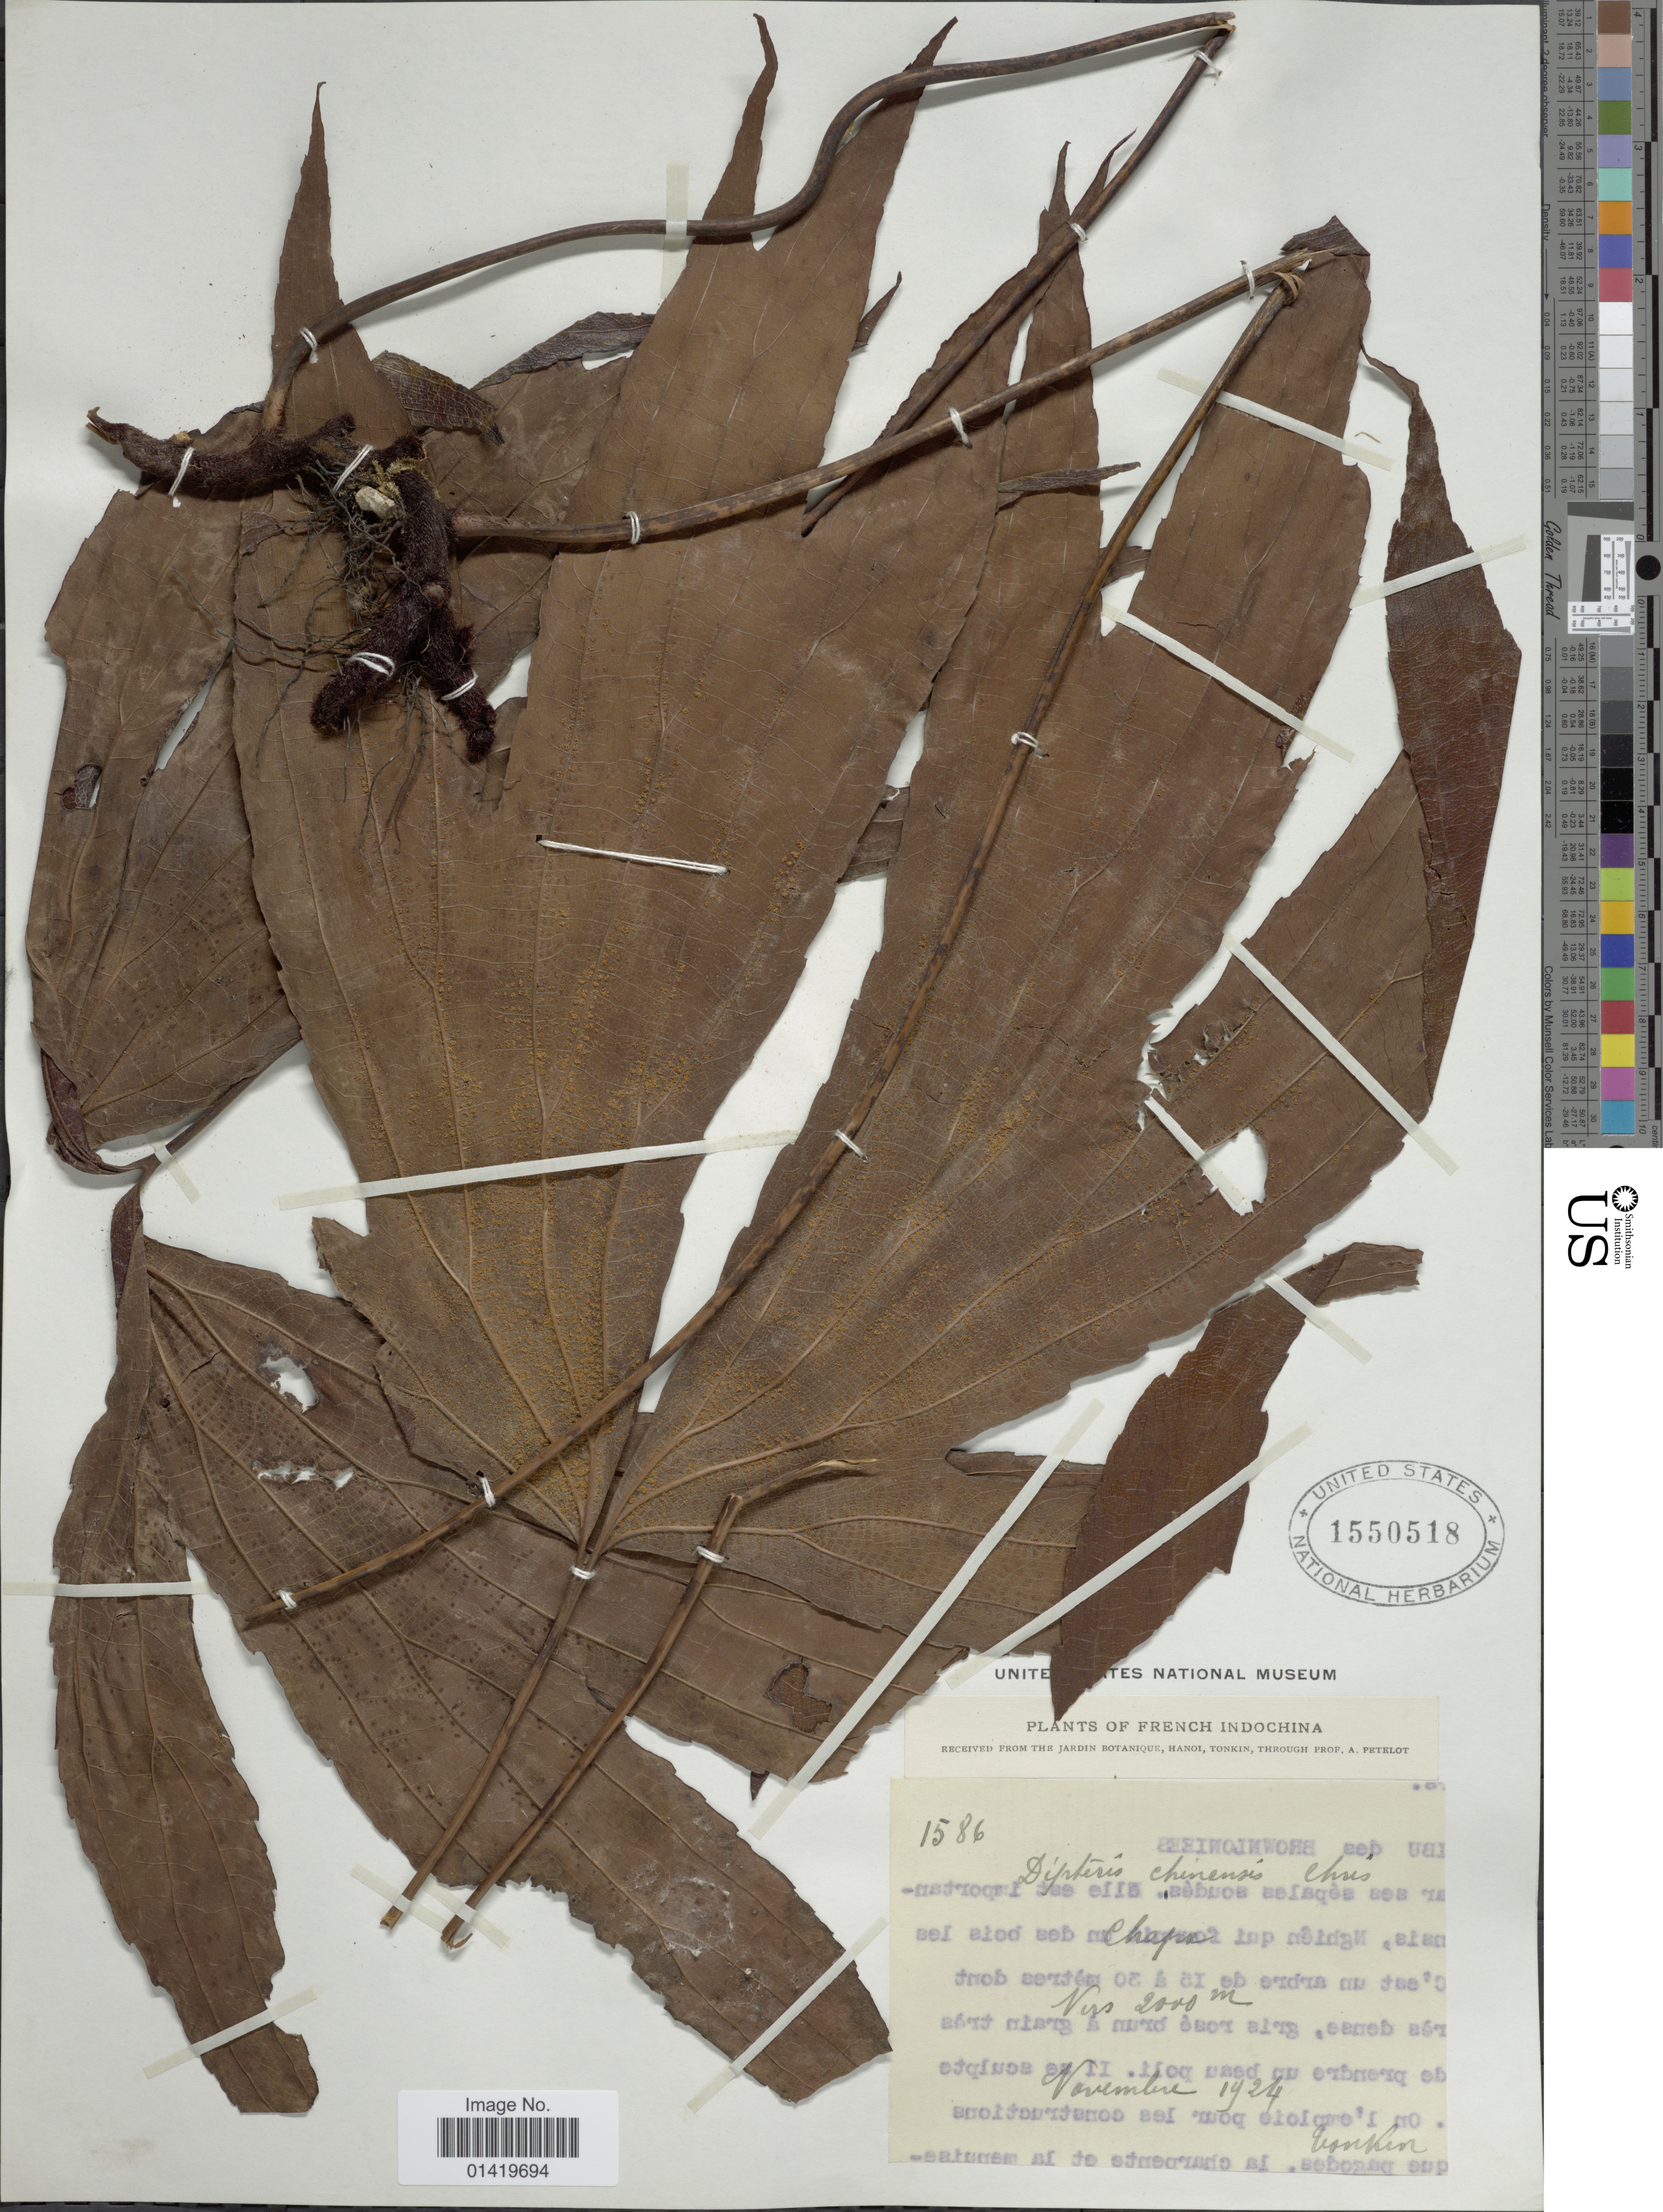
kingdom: Plantae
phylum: Tracheophyta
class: Polypodiopsida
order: Gleicheniales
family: Dipteridaceae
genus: Dipteris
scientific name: Dipteris chinensis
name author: Christ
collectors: A. Petelot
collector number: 1586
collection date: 1924-11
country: Vietnam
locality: French Indochina. Tonkin. Chapa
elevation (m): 2000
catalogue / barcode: US 1550518